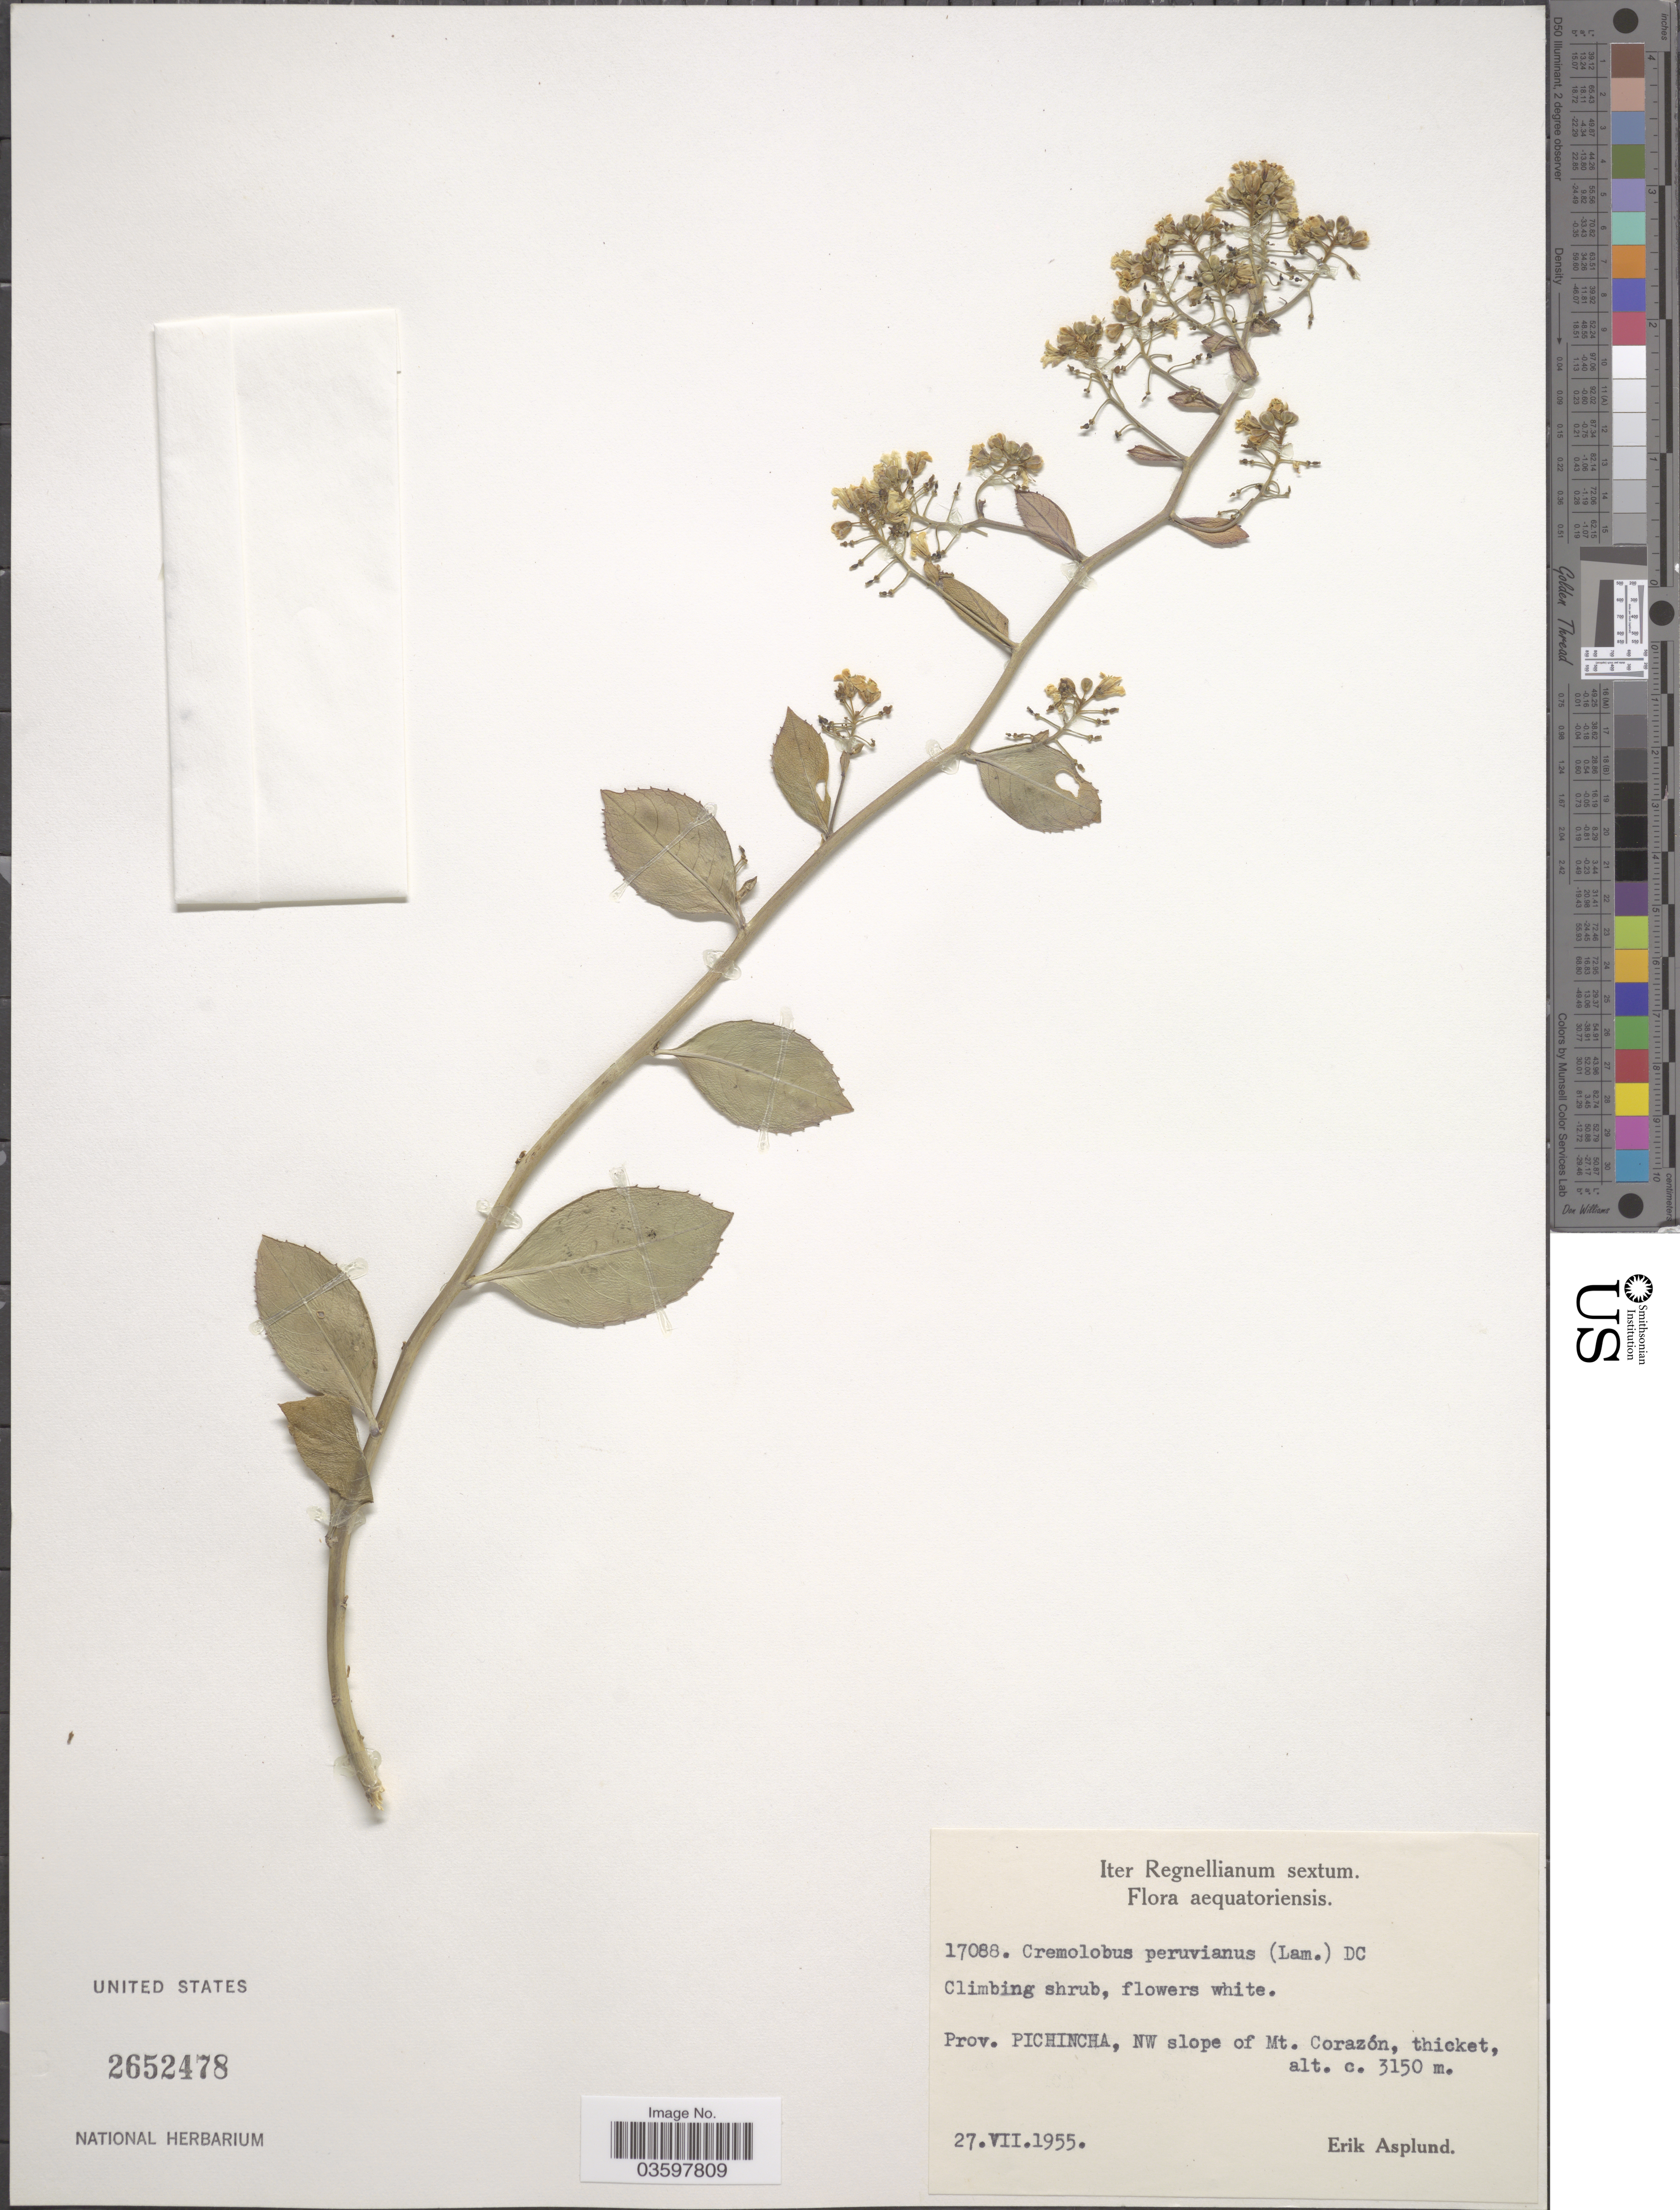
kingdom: Plantae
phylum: Tracheophyta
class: Magnoliopsida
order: Brassicales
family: Brassicaceae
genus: Cremolobus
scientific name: Cremolobus peruvianus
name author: (Lam.) DC.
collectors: E. Asplund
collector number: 17088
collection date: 1955-07-27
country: Ecuador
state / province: Pichincha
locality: NW slope of Mt. Corazón.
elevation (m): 3150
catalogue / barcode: US 2652478